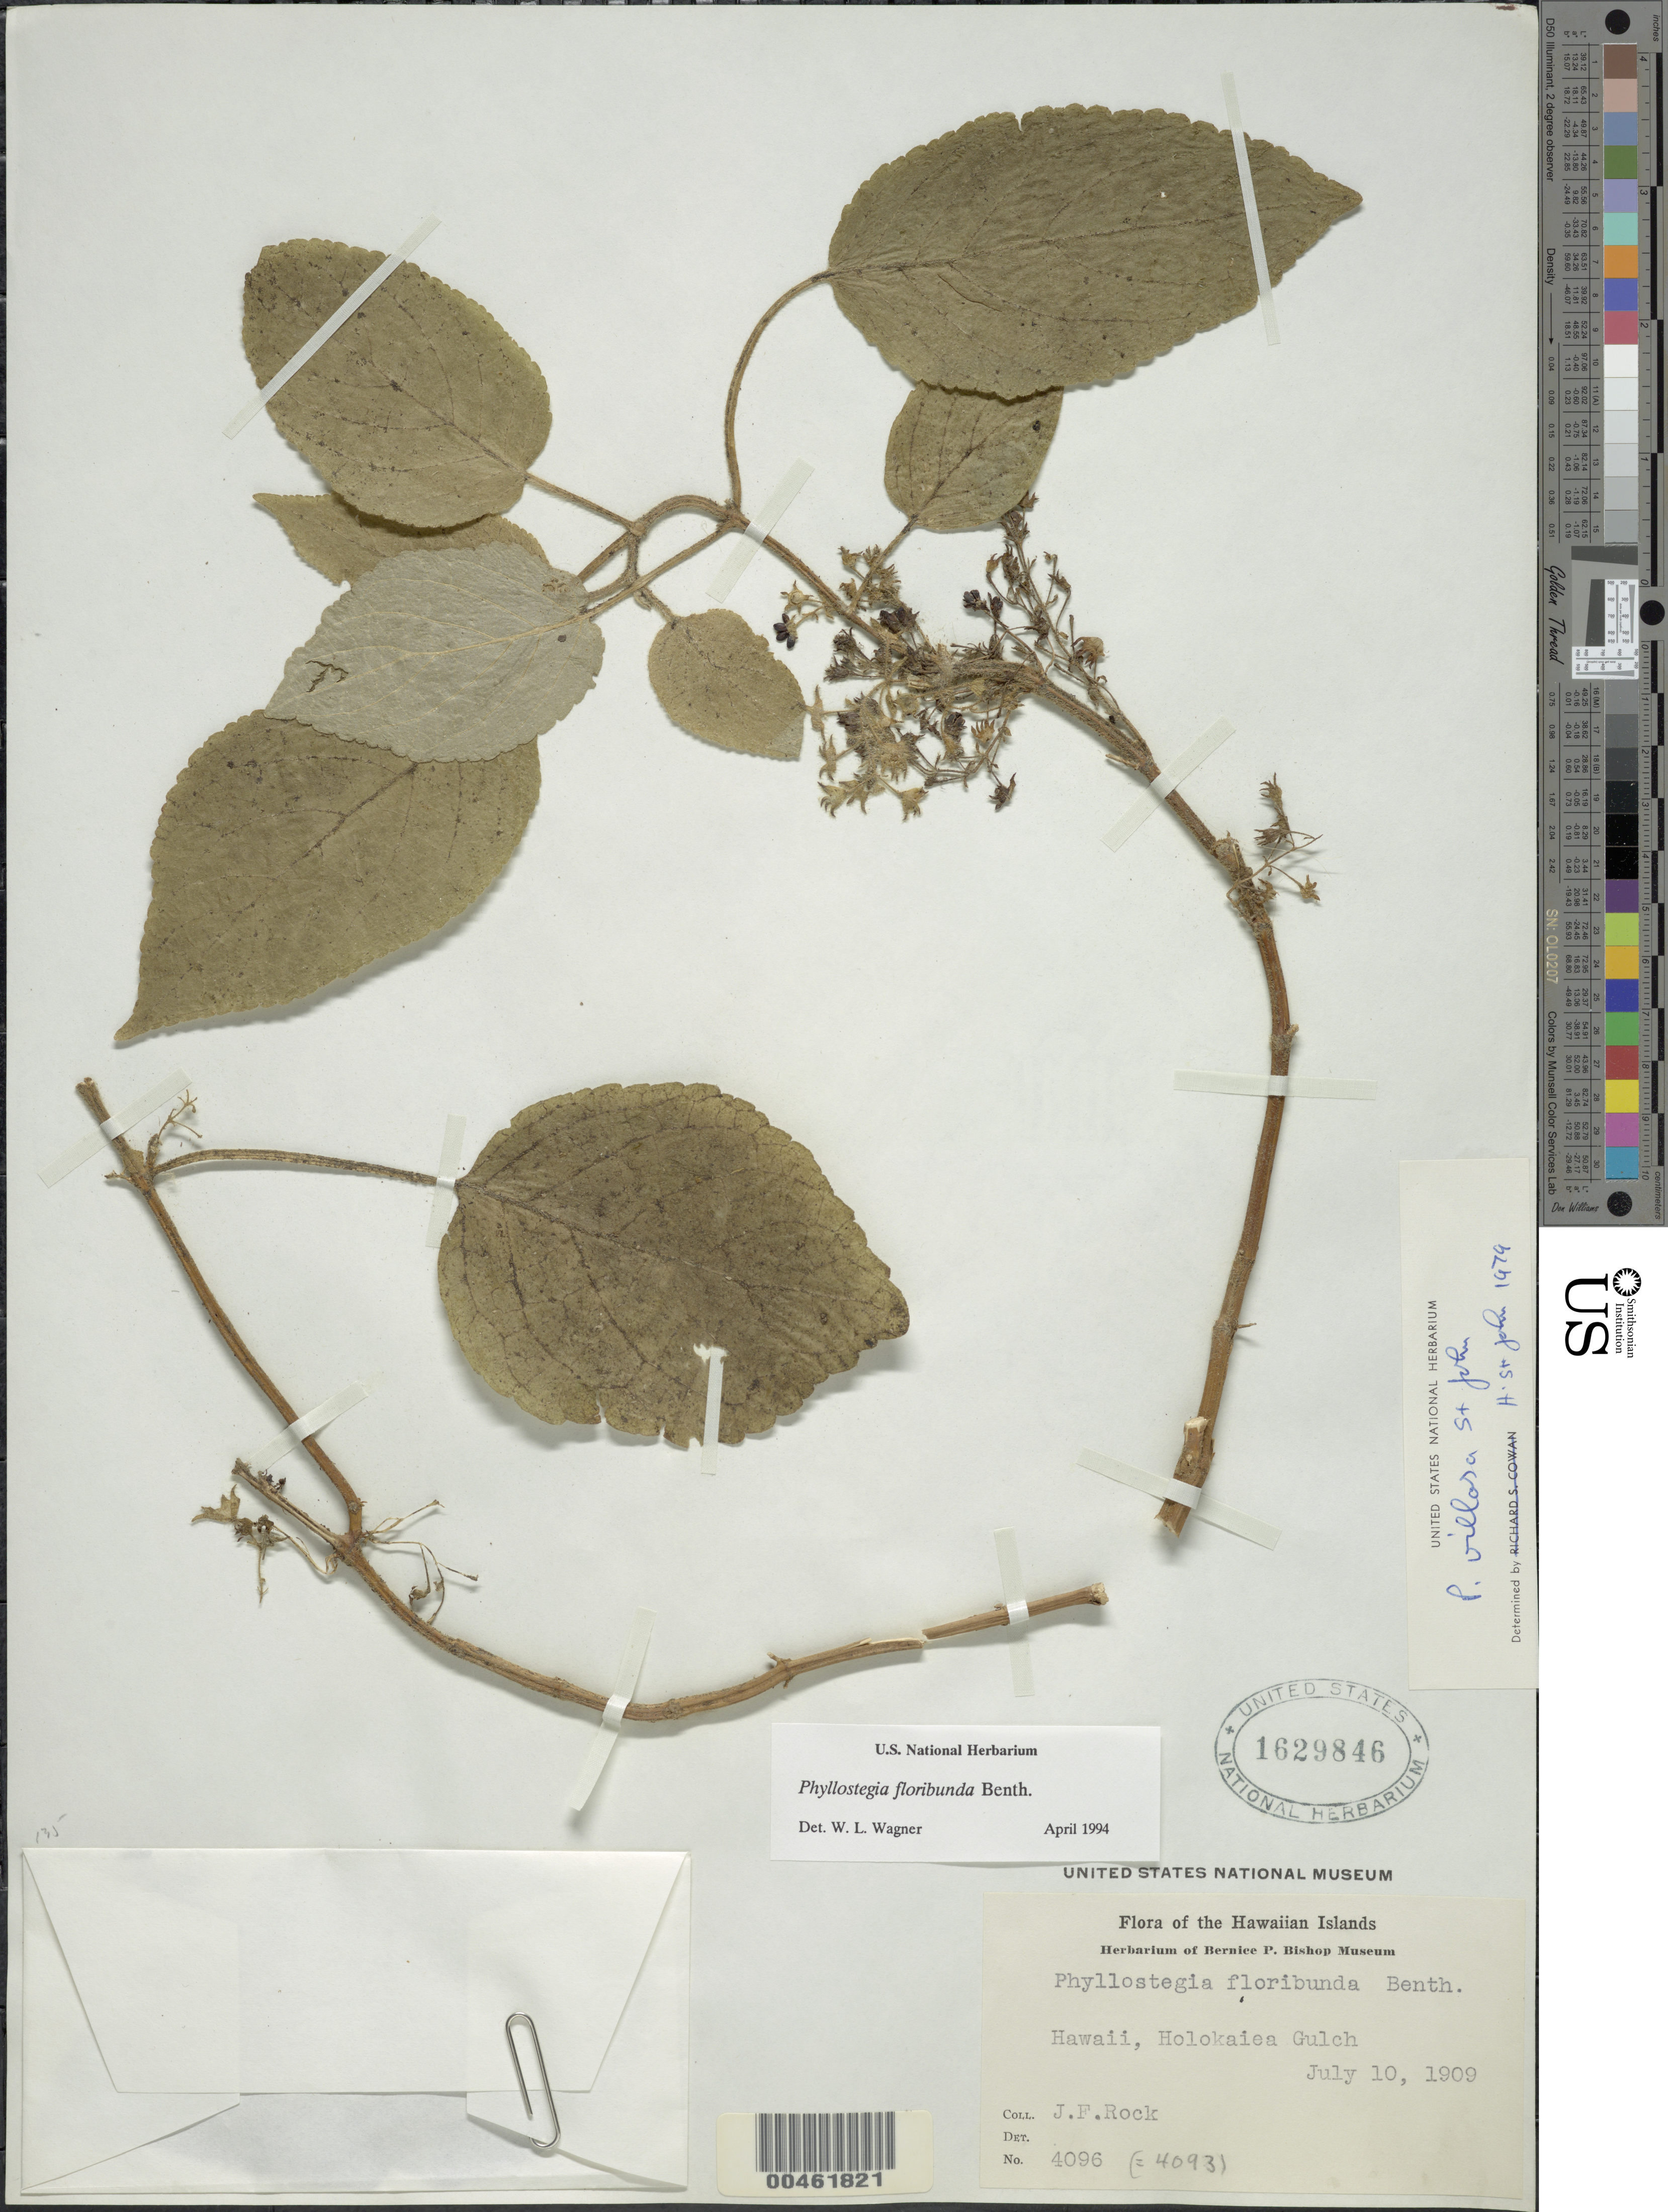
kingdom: Plantae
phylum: Tracheophyta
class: Magnoliopsida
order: Lamiales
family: Lamiaceae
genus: Phyllostegia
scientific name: Phyllostegia floribunda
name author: Benth.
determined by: Wagner, W. L., (BOT), Smithsonian Institution - National Museum of Natural History (UNITED STATES)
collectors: J. F. Rock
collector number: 4096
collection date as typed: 10 Jul 1909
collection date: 1909-07-10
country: United States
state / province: Hawaii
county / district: Hawaii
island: Hawaii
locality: Holokaiea Gulch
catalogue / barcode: US 1629846